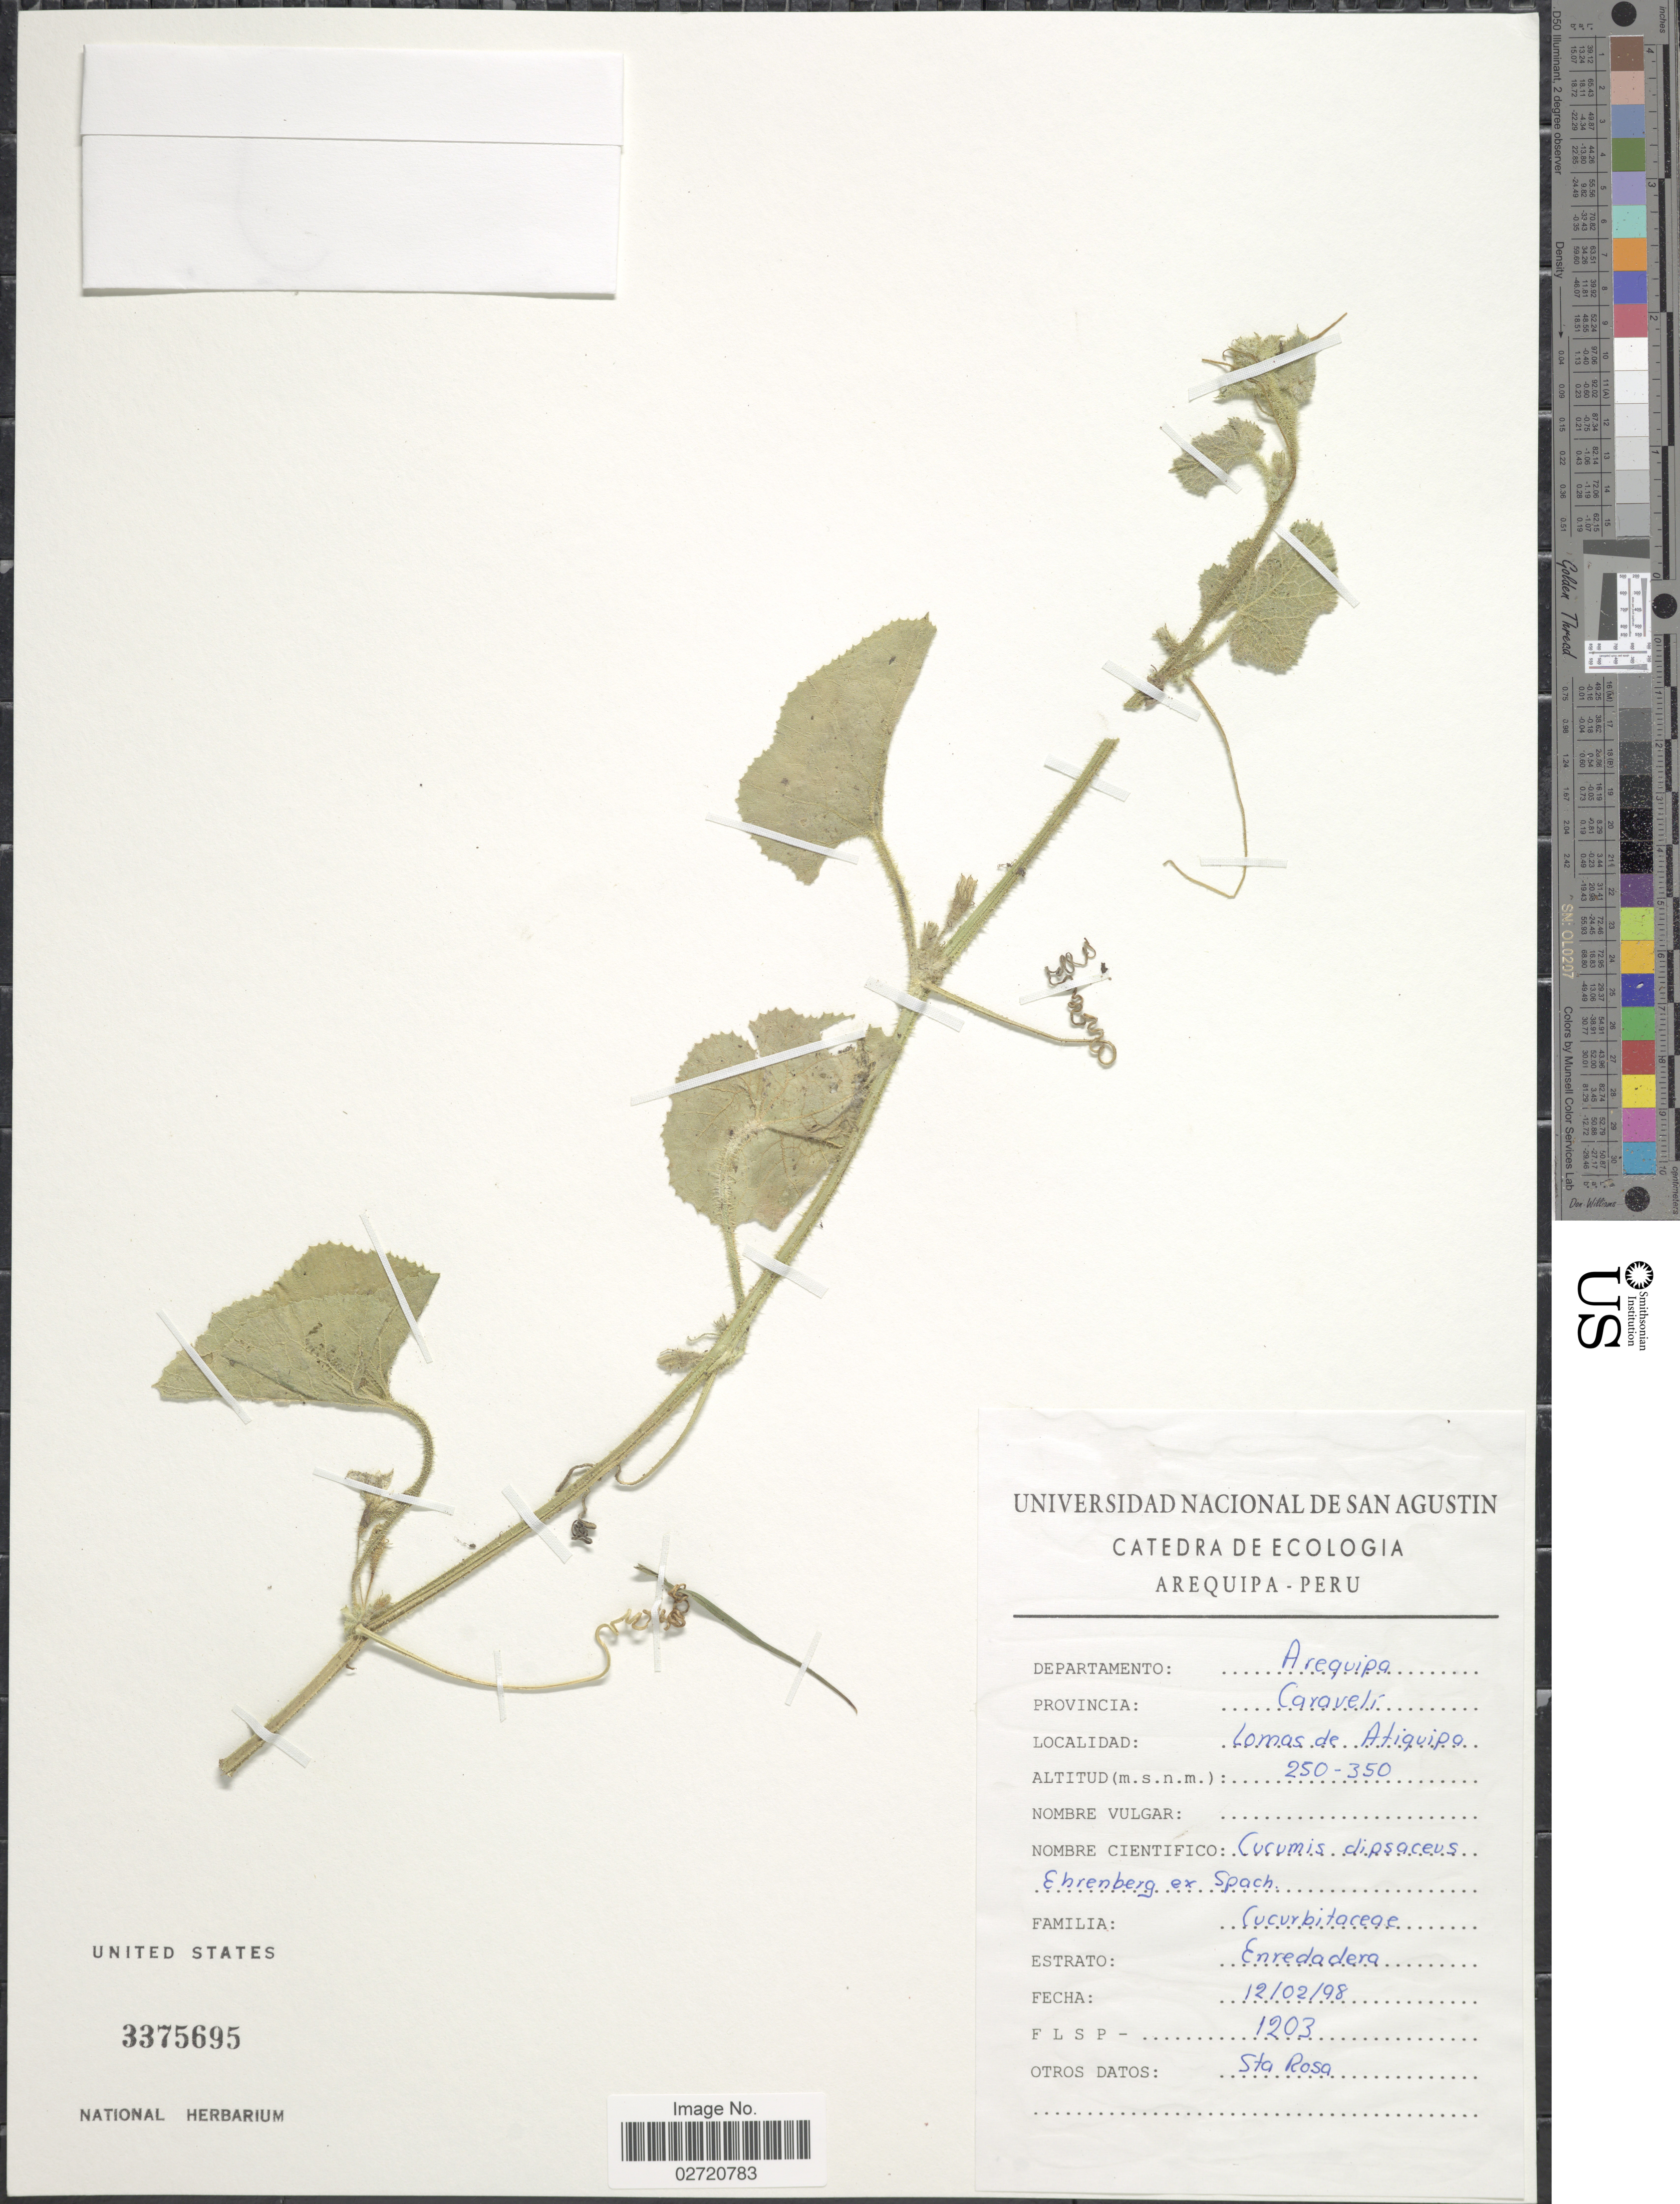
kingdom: Plantae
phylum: Tracheophyta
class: Magnoliopsida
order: Cucurbitales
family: Cucurbitaceae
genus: Cucumis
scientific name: Cucumis dipsaceus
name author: Ehrenb. ex Spach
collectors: Universidad Nacional de San Agustin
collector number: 1203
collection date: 1998-02-12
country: Peru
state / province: Arequipa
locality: Departamento: Arequipa, Provincia: Caraveli, Lomas de Atiquipo.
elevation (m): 250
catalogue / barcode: US 3375695